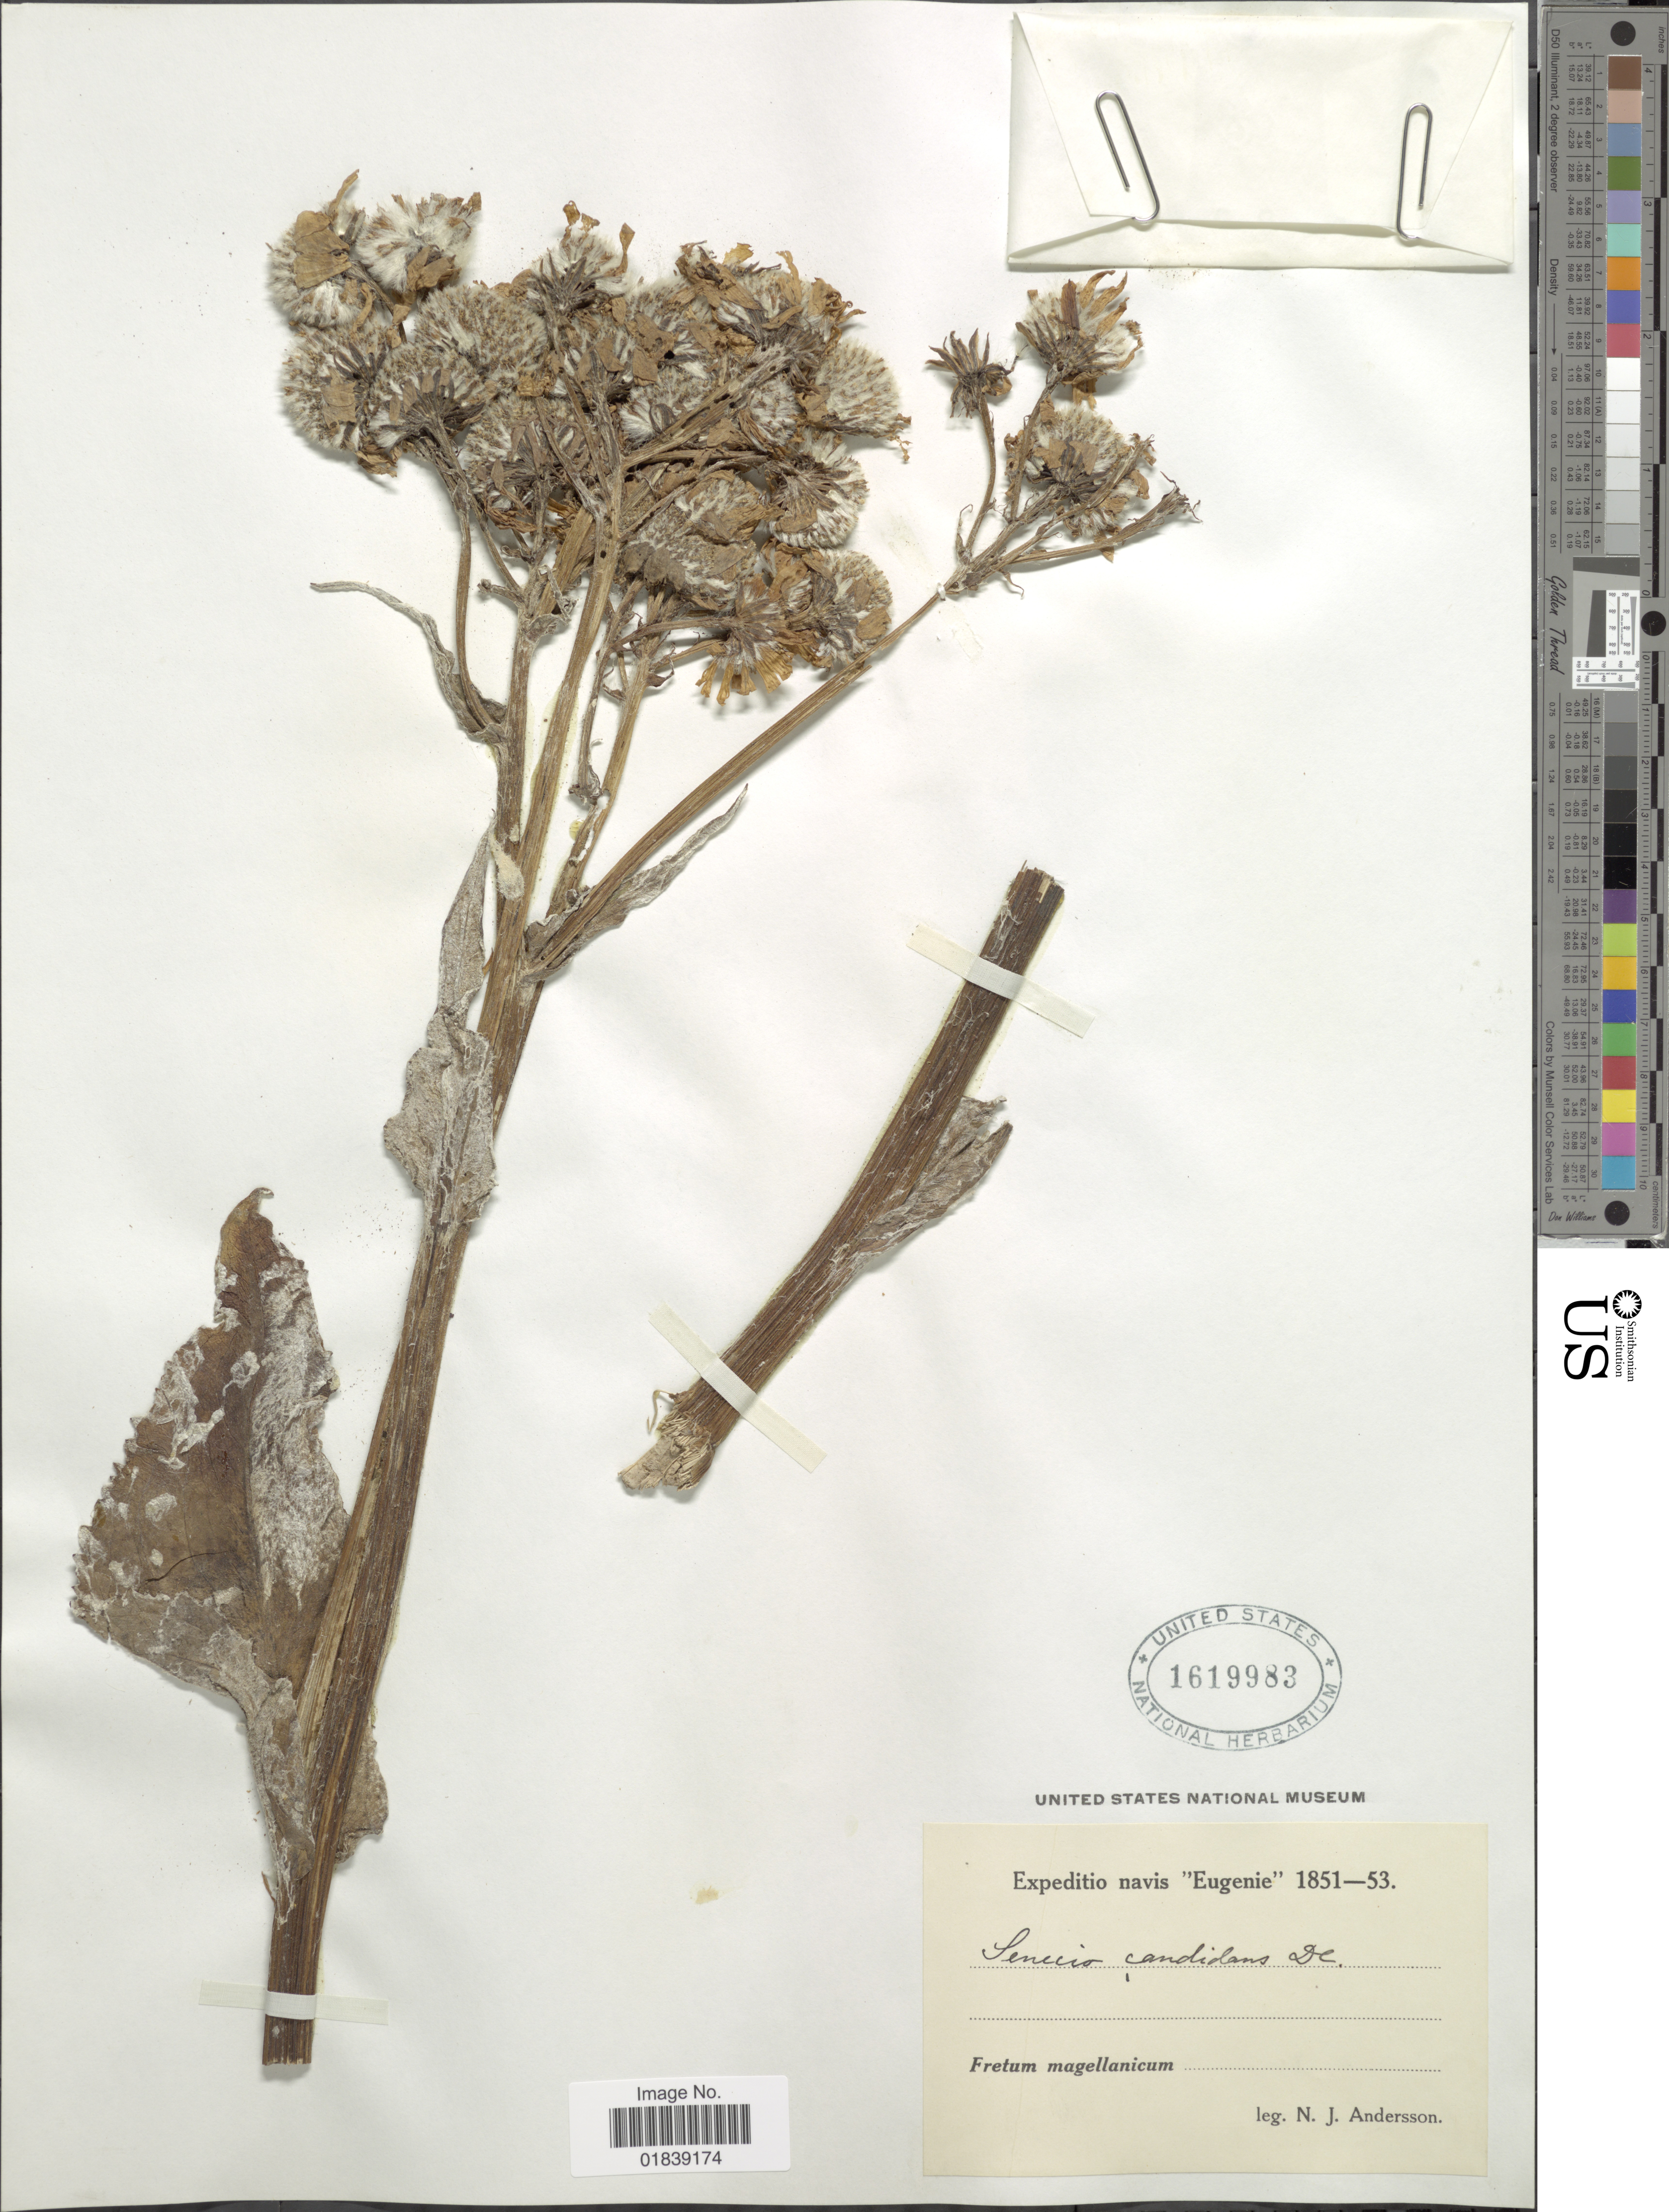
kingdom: Plantae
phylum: Tracheophyta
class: Magnoliopsida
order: Asterales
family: Asteraceae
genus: Senecio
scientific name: Senecio smithii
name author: DC.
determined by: Salomon, Luciana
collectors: N. J. Anderson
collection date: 1851/1853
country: Chile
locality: Eugenie, fretum magellanicum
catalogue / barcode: US 1619983